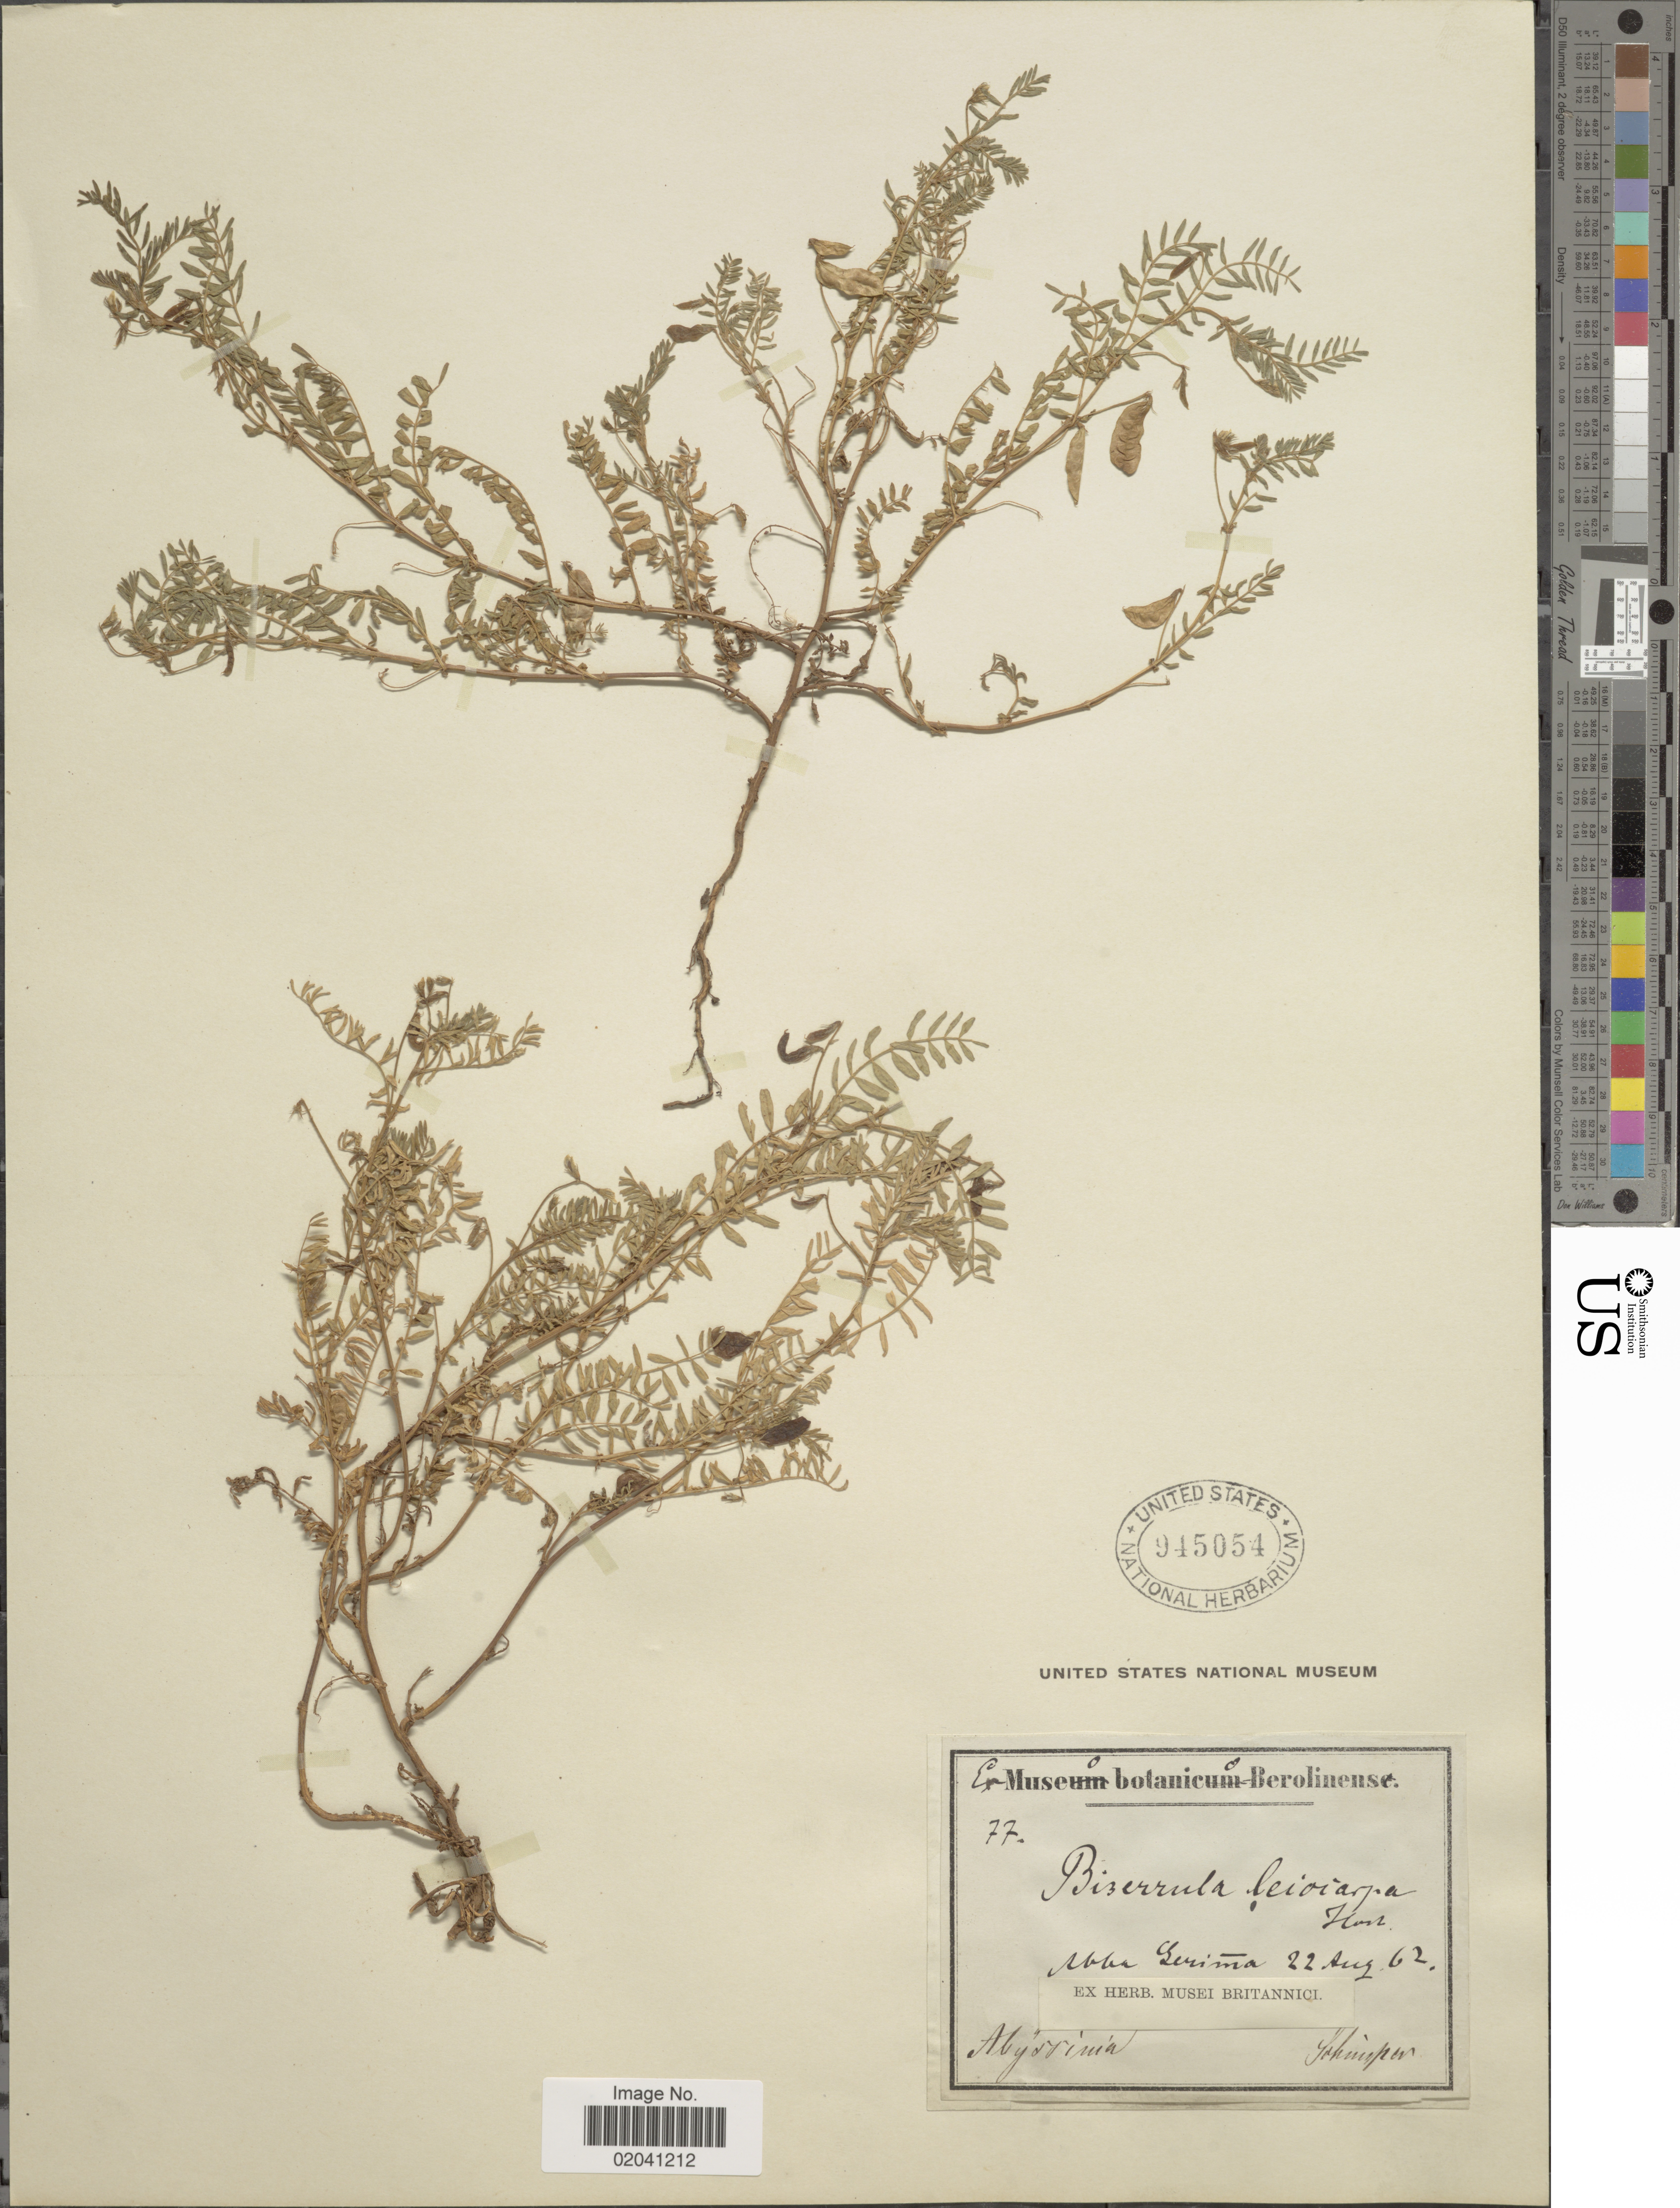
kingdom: Plantae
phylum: Tracheophyta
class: Magnoliopsida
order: Fabales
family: Fabaceae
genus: Biserrula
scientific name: Biserrula leiocarpa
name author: Hochst. ex A. Rich.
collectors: -. Schimper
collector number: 77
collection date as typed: Transcribed d/m/y: 22/8/62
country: Eritrea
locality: Abba Lerima. [interpreted] Abyssinia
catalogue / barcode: US 945054